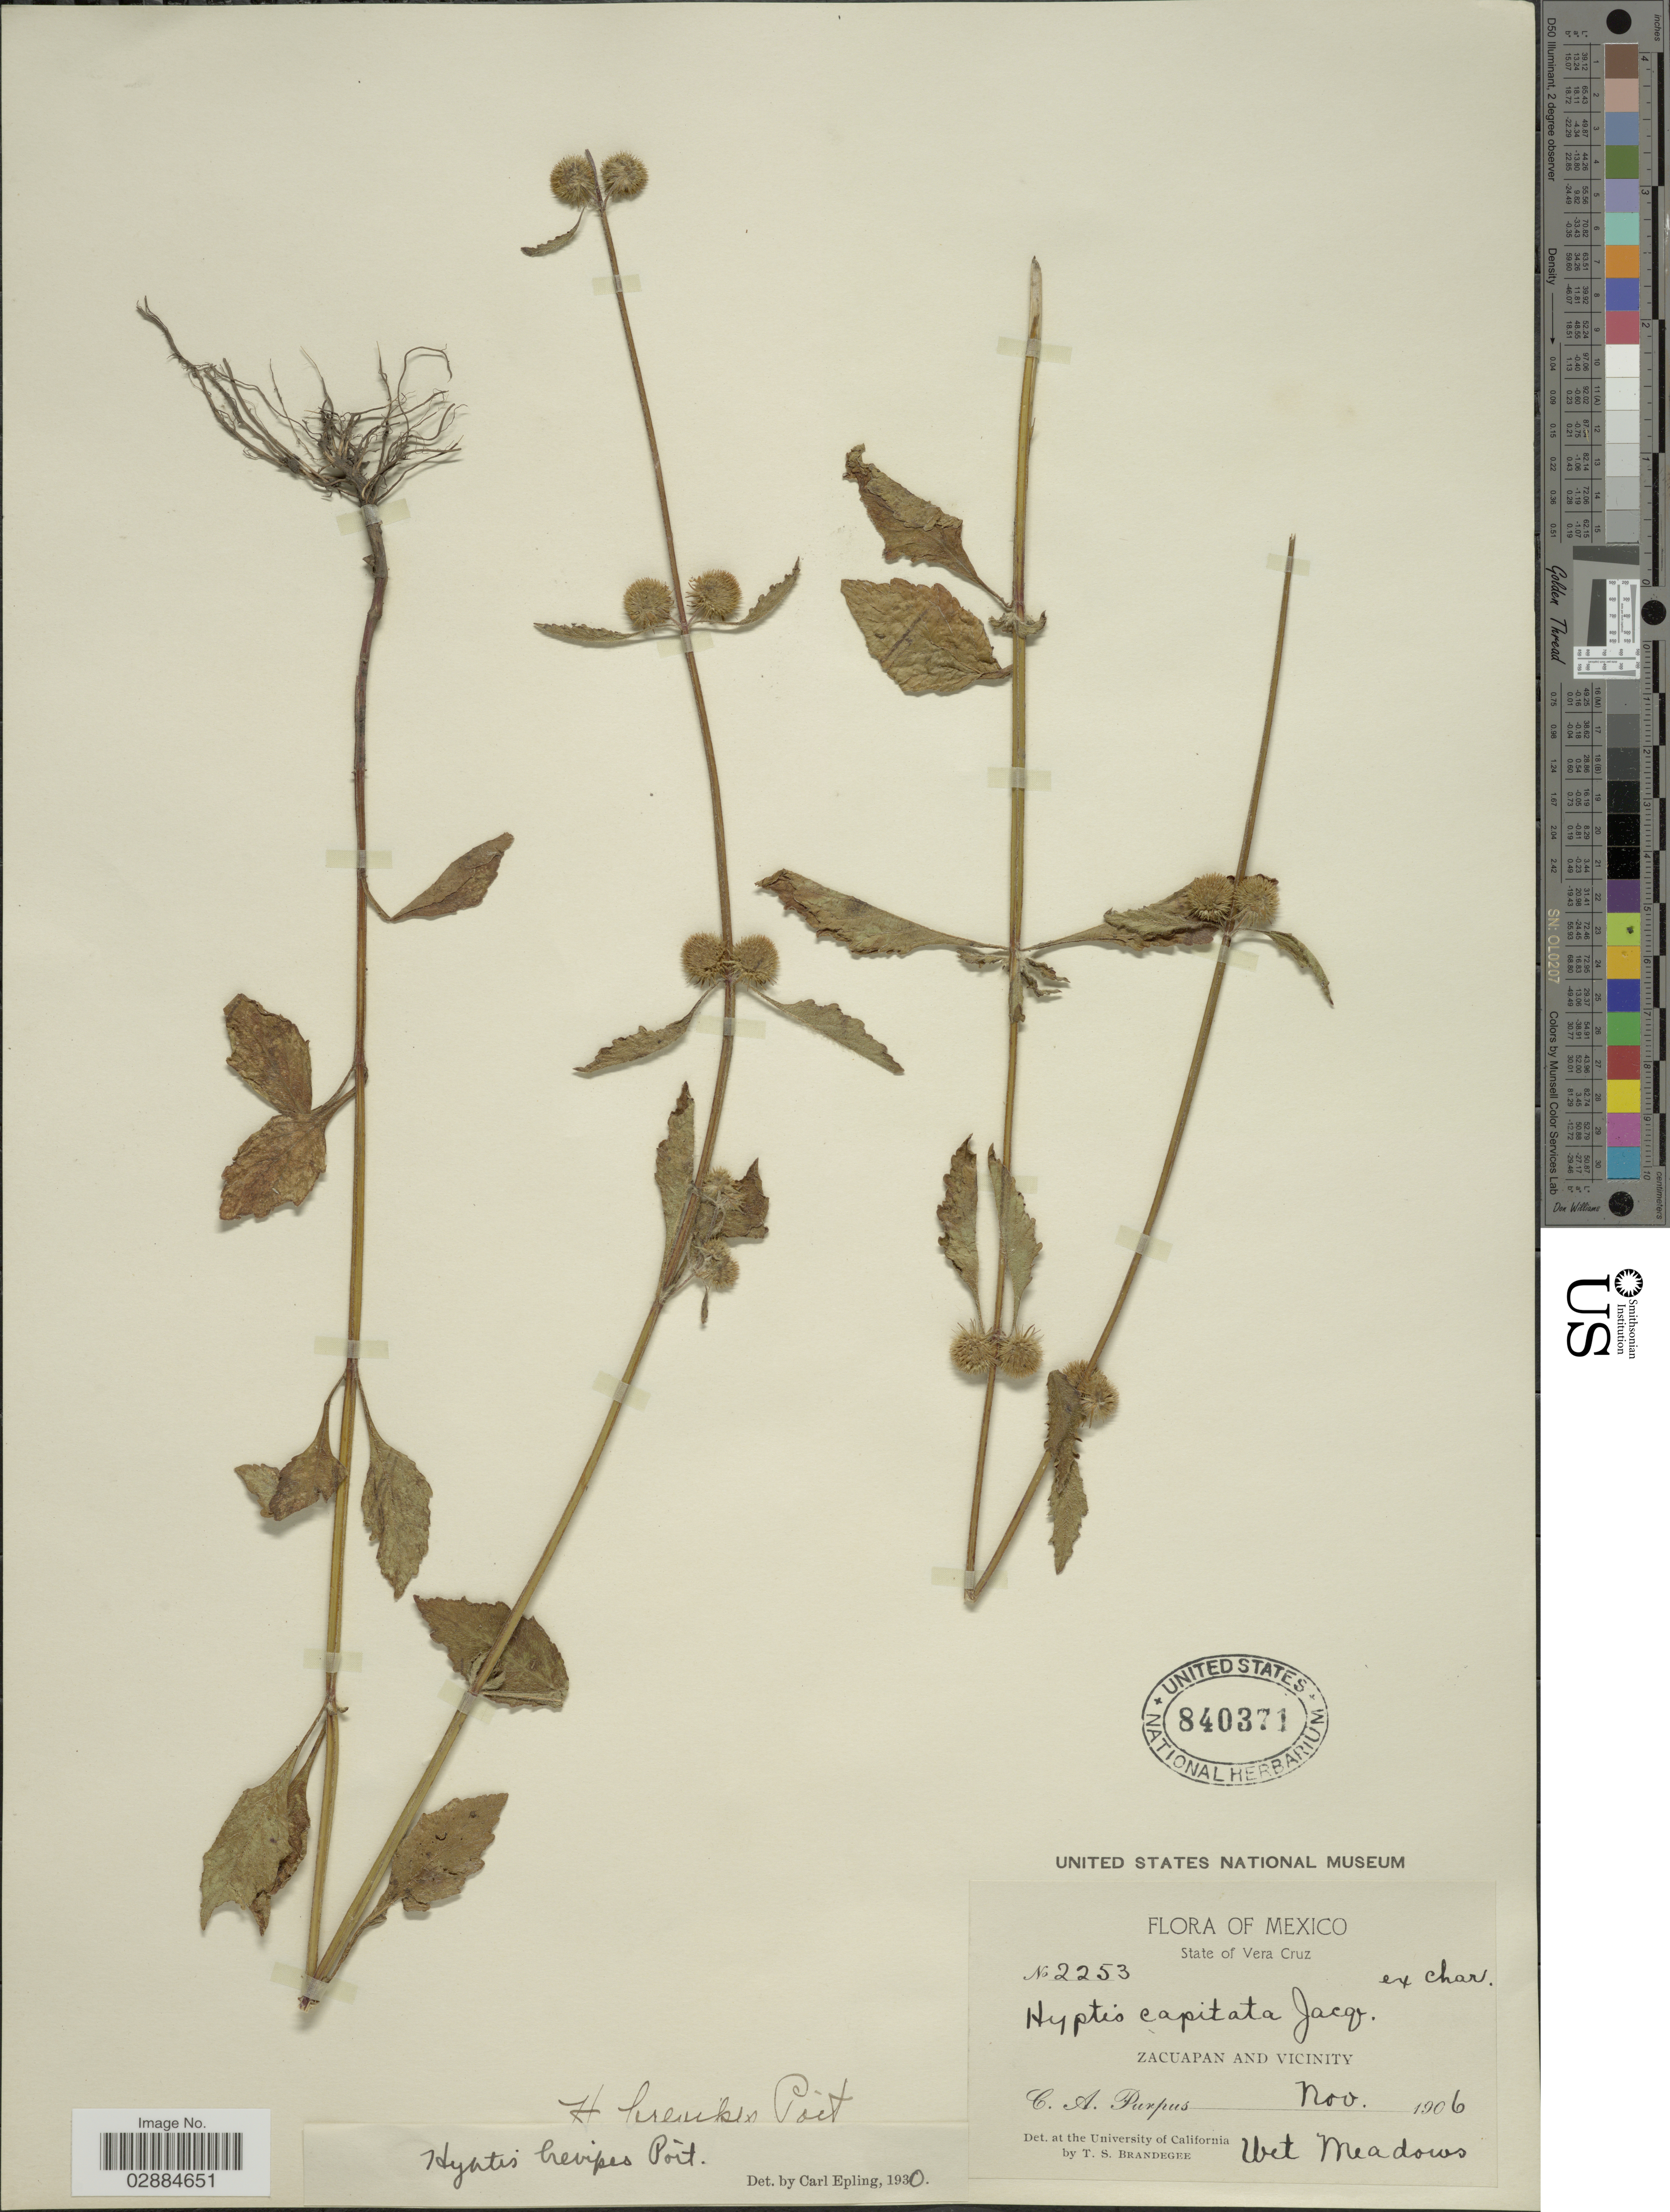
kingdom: Plantae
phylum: Tracheophyta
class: Magnoliopsida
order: Lamiales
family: Lamiaceae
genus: Hyptis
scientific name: Hyptis brevipes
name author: Poit.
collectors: C. A. Purpus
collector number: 2253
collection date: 1906-11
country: Mexico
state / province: Veracruz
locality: State of Vera Cruz, Zacuapan and vicinity.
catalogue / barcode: US 840371